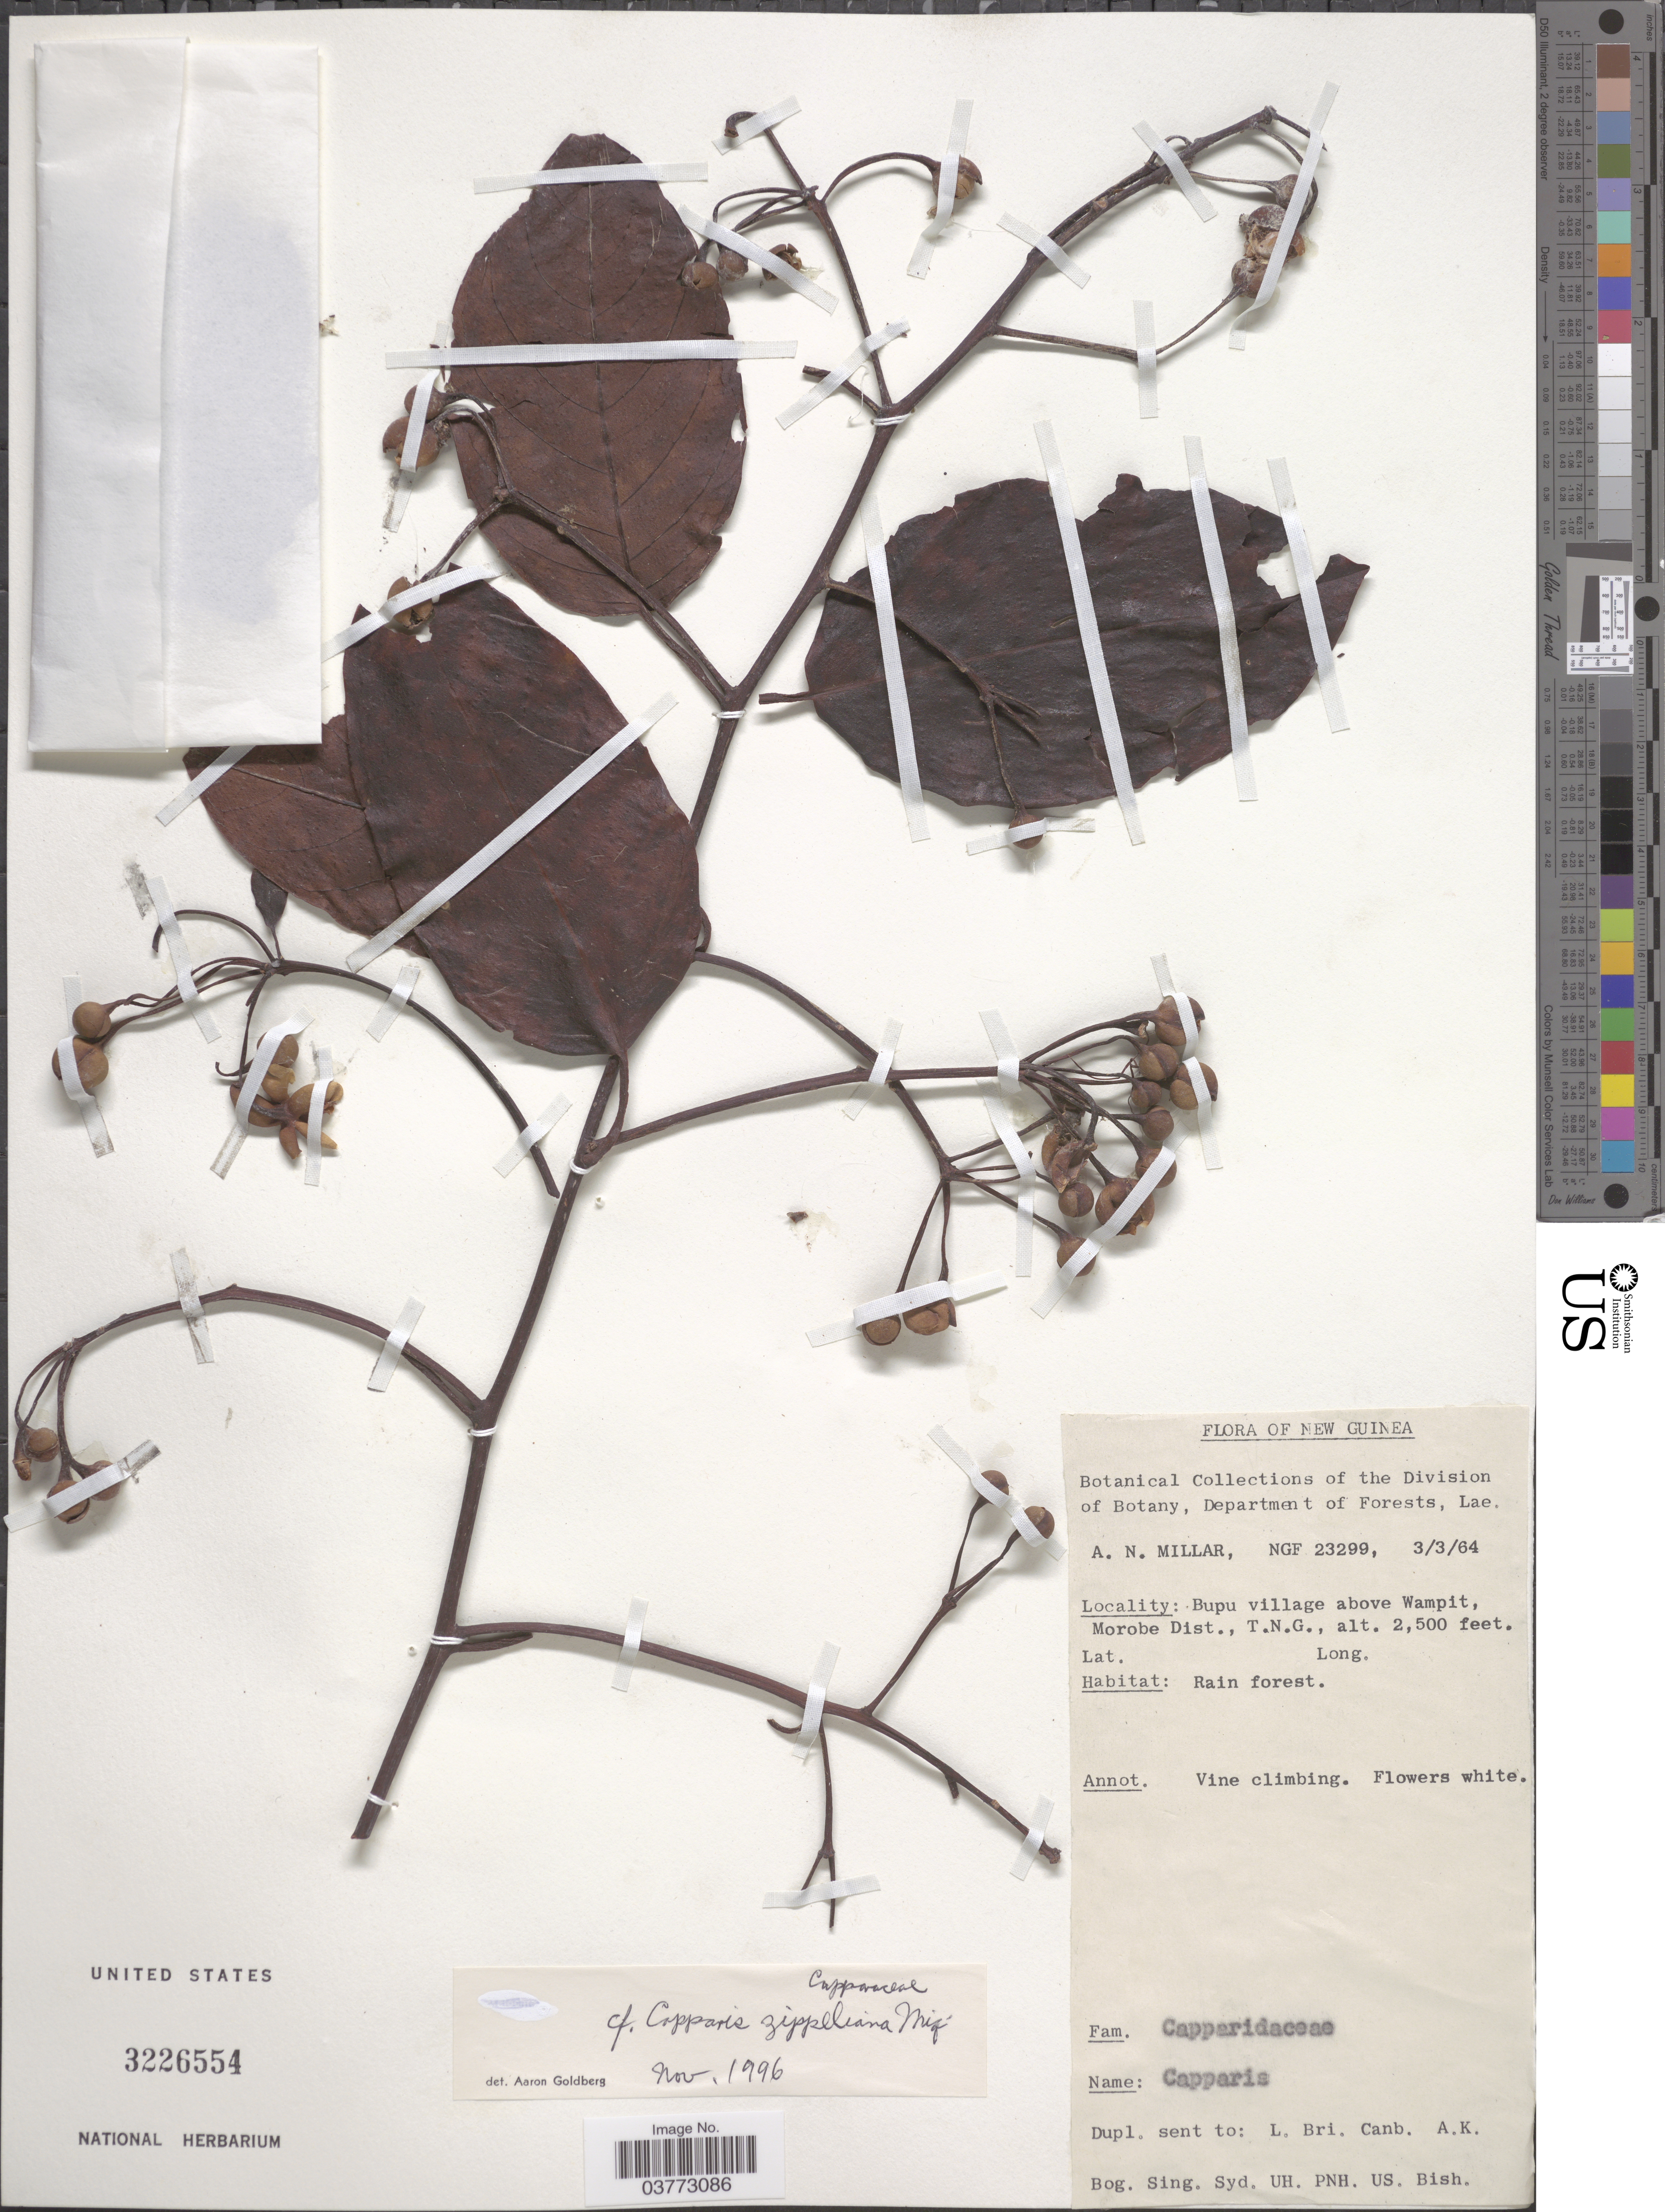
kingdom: Plantae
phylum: Tracheophyta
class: Magnoliopsida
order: Brassicales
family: Capparaceae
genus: Capparis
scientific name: Capparis zippeliana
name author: Miq.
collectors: A. Millar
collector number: NGF 23299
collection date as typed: Transcribed d/m/y: 3/3/64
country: Papua New Guinea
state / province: Morobe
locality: New Guinea. Bupu village above Wampit, Morobe Dist., T. N. G.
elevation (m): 762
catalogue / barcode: US 3226554